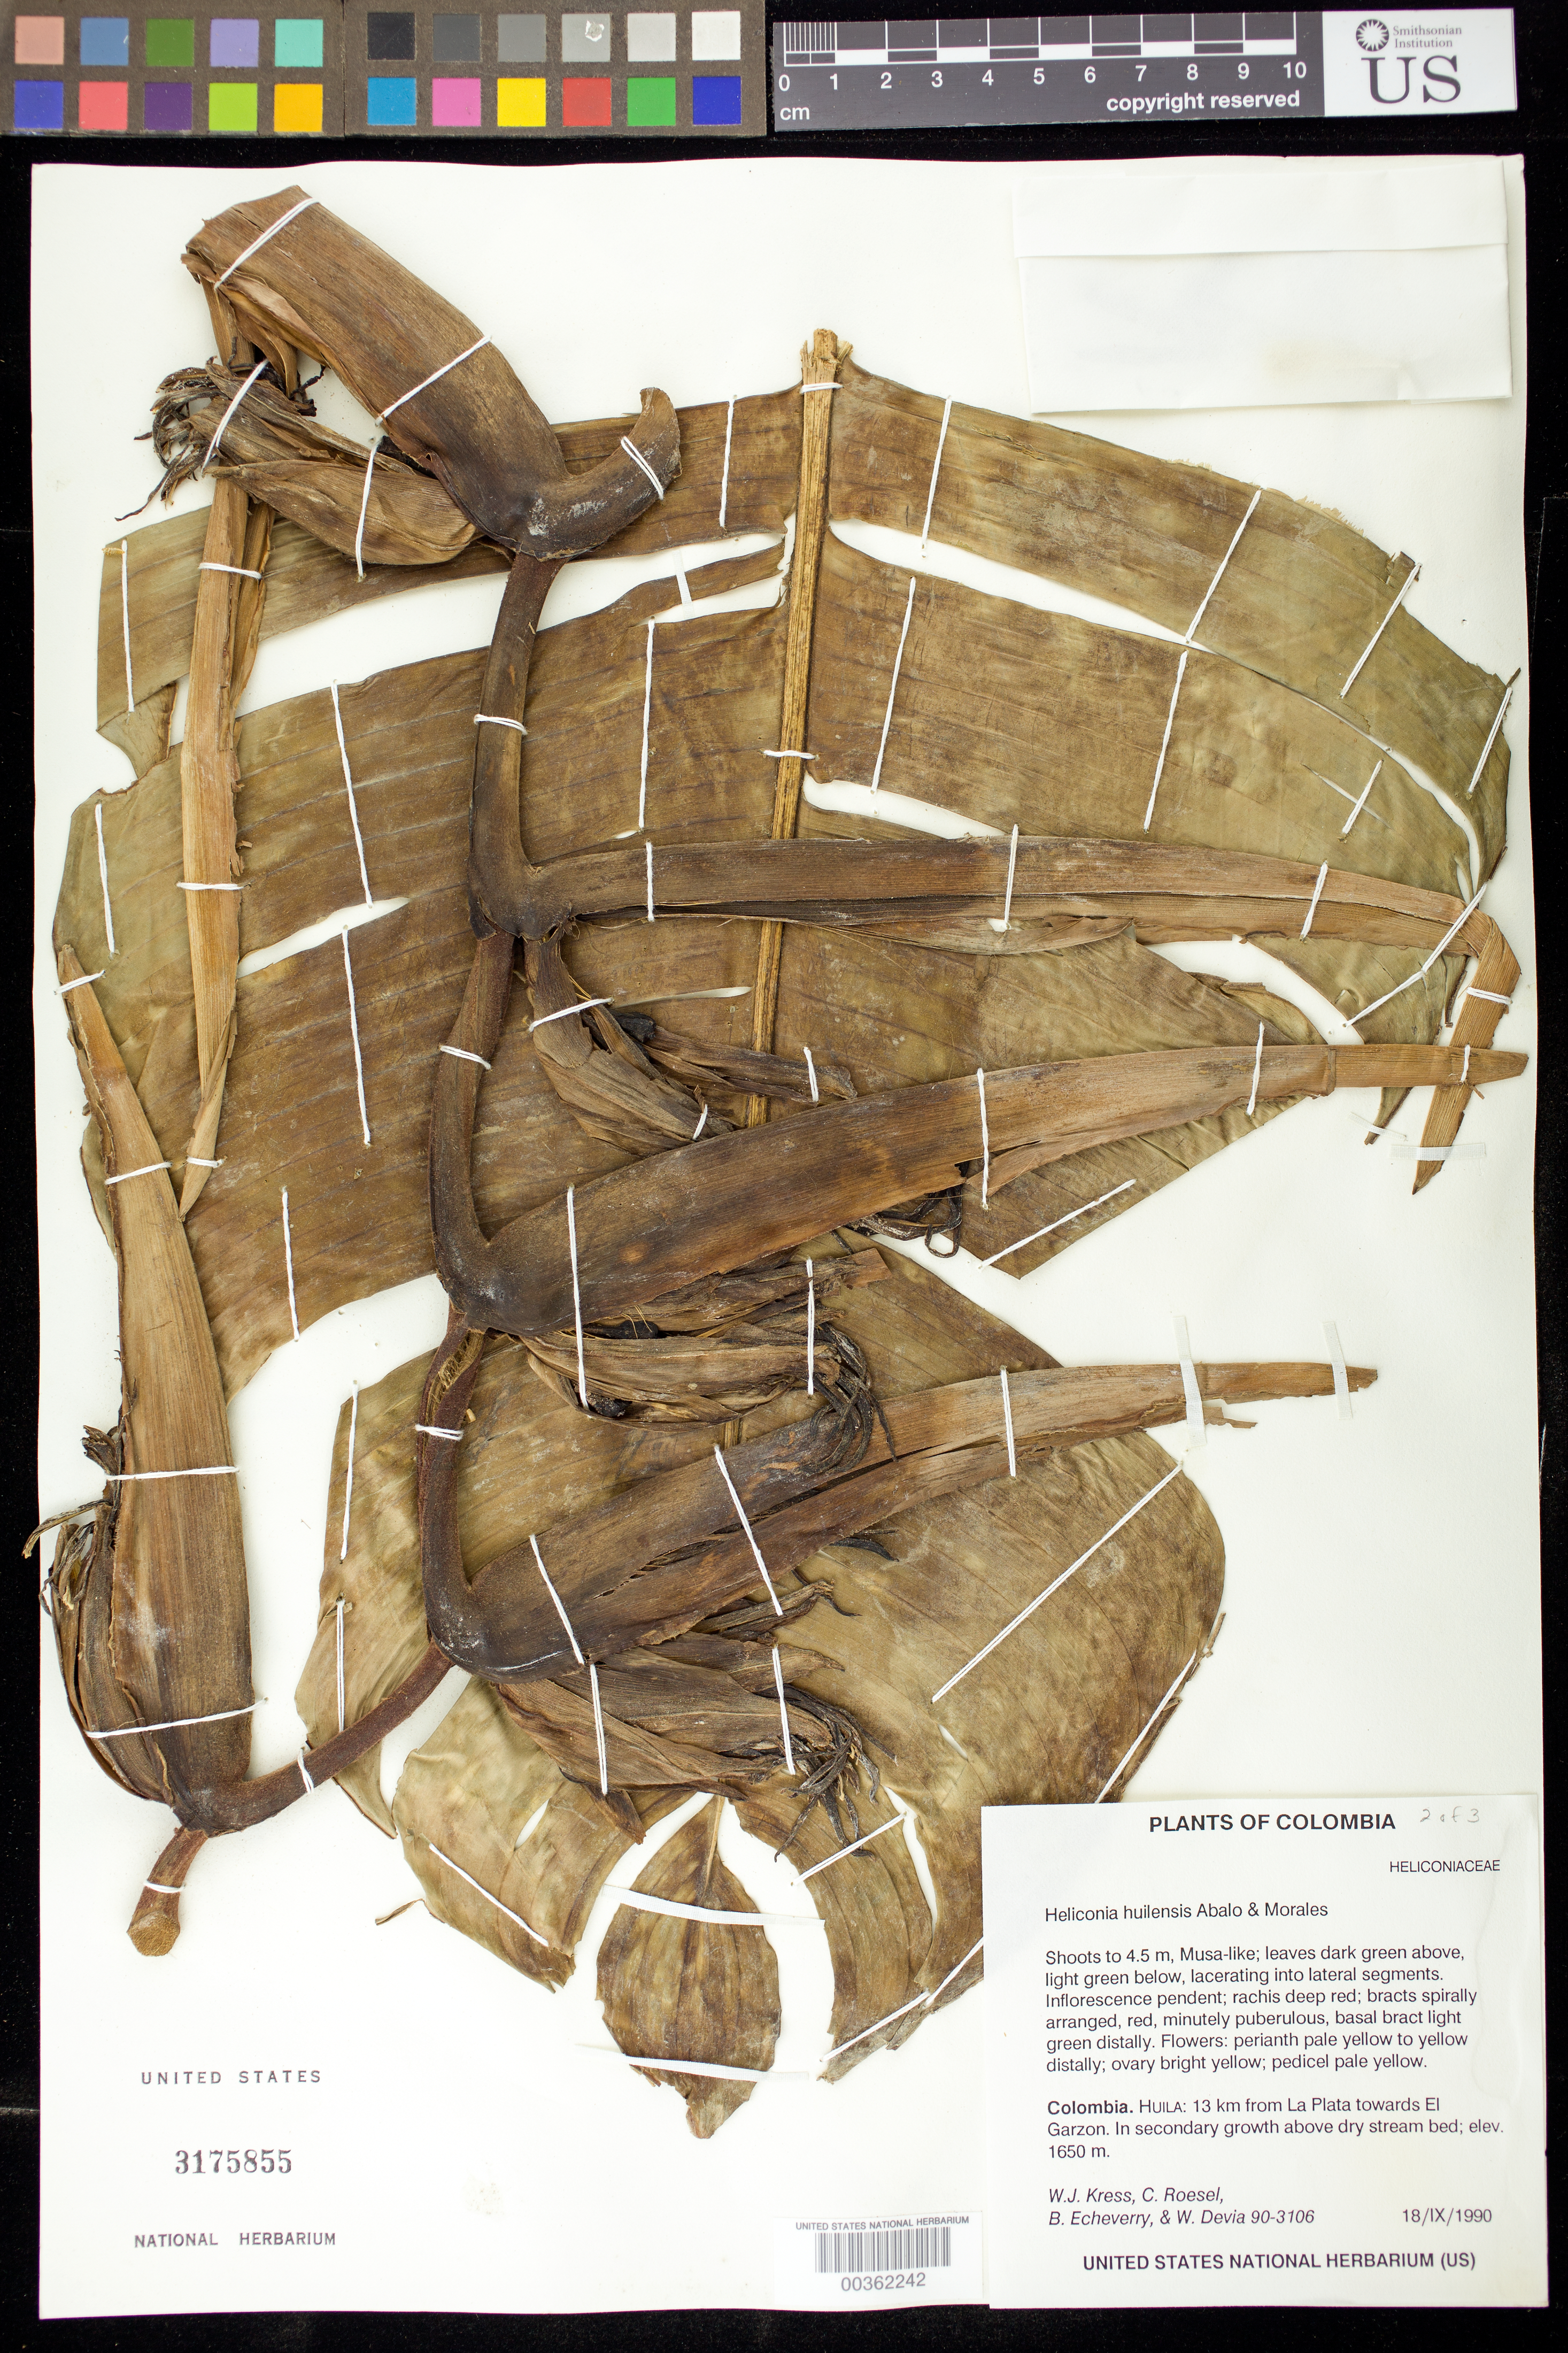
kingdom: Plantae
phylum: Tracheophyta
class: Liliopsida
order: Zingiberales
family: Heliconiaceae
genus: Heliconia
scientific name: Heliconia huilensis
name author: Abalo & G. Morales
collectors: W. J. Kress, C. S. Roesel, B. Echeverry & W. Devia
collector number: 90-3106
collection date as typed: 18 Sep 1990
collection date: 1990-09-18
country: Colombia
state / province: Huila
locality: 13 km from la Plata towards el Garzon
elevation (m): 1650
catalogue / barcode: US 3175855